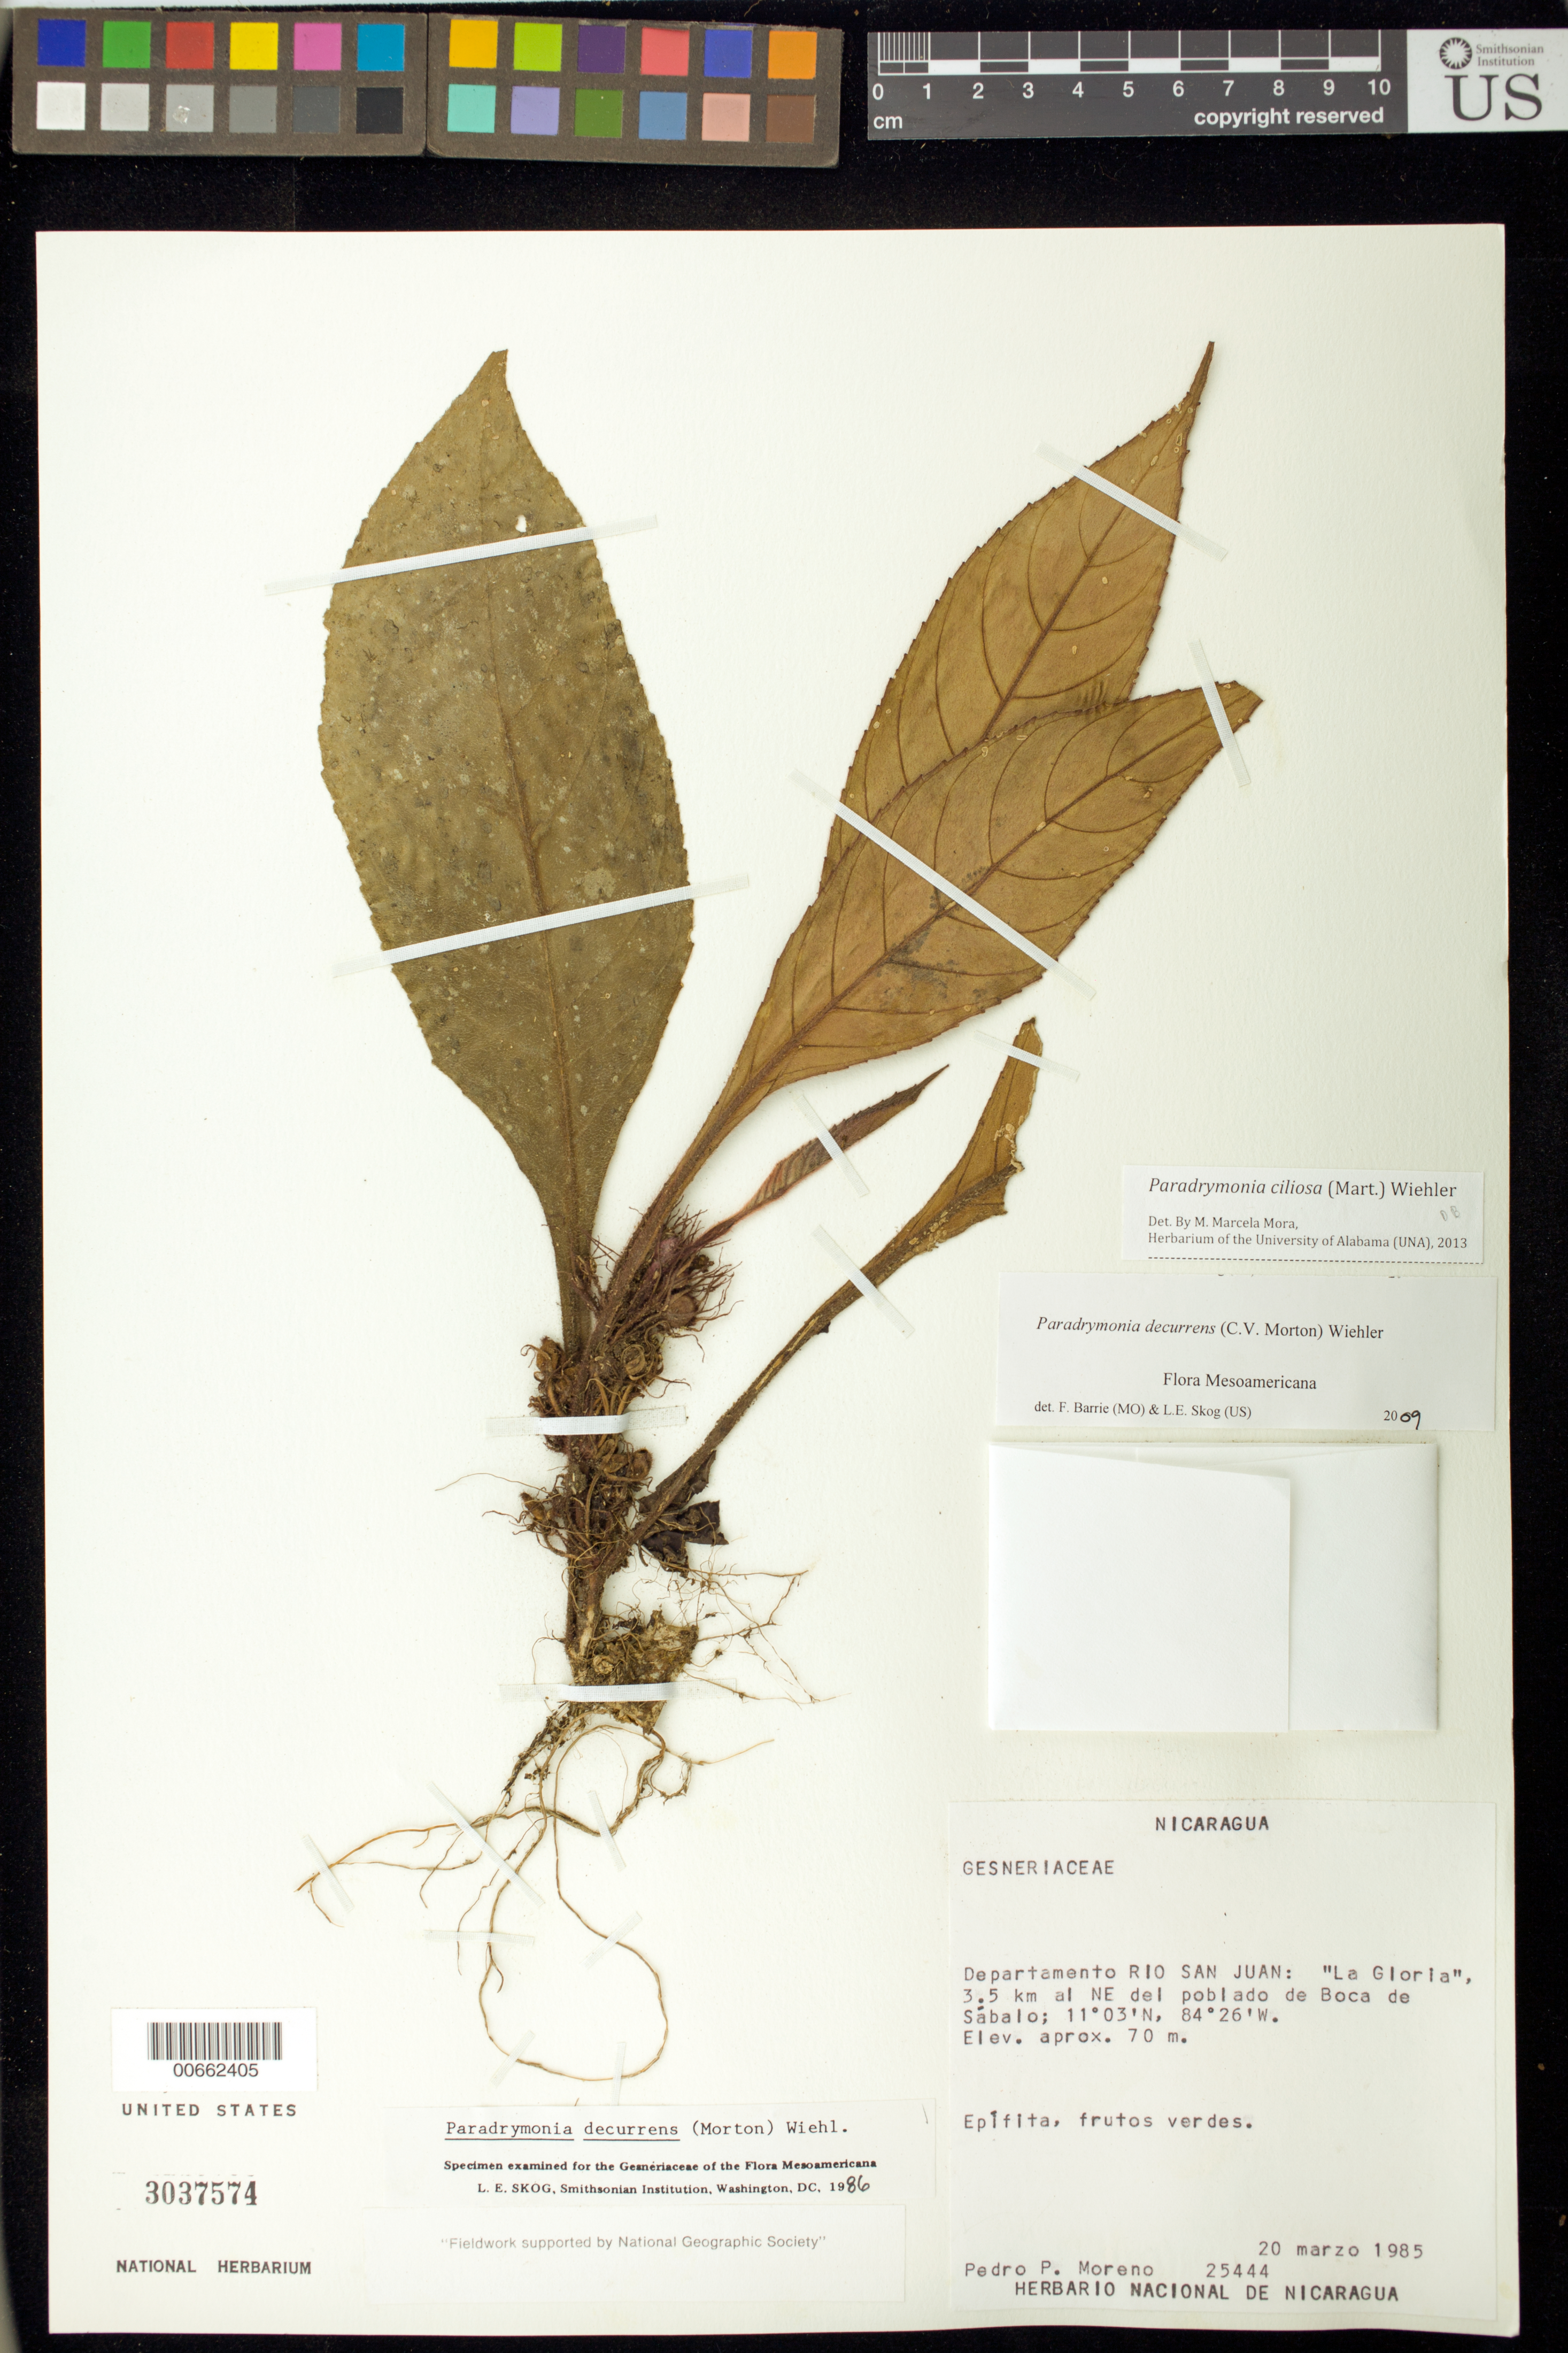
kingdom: Plantae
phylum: Tracheophyta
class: Magnoliopsida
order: Lamiales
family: Gesneriaceae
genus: Paradrymonia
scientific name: Paradrymonia ciliosa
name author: (Mart.) Wiehler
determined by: Mora, M. Marcela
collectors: P. Moreno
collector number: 25444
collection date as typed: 20 Mar 1985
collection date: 1985-03-20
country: Nicaragua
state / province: Rio San Juan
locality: La Gloria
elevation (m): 70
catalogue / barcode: US 3037574